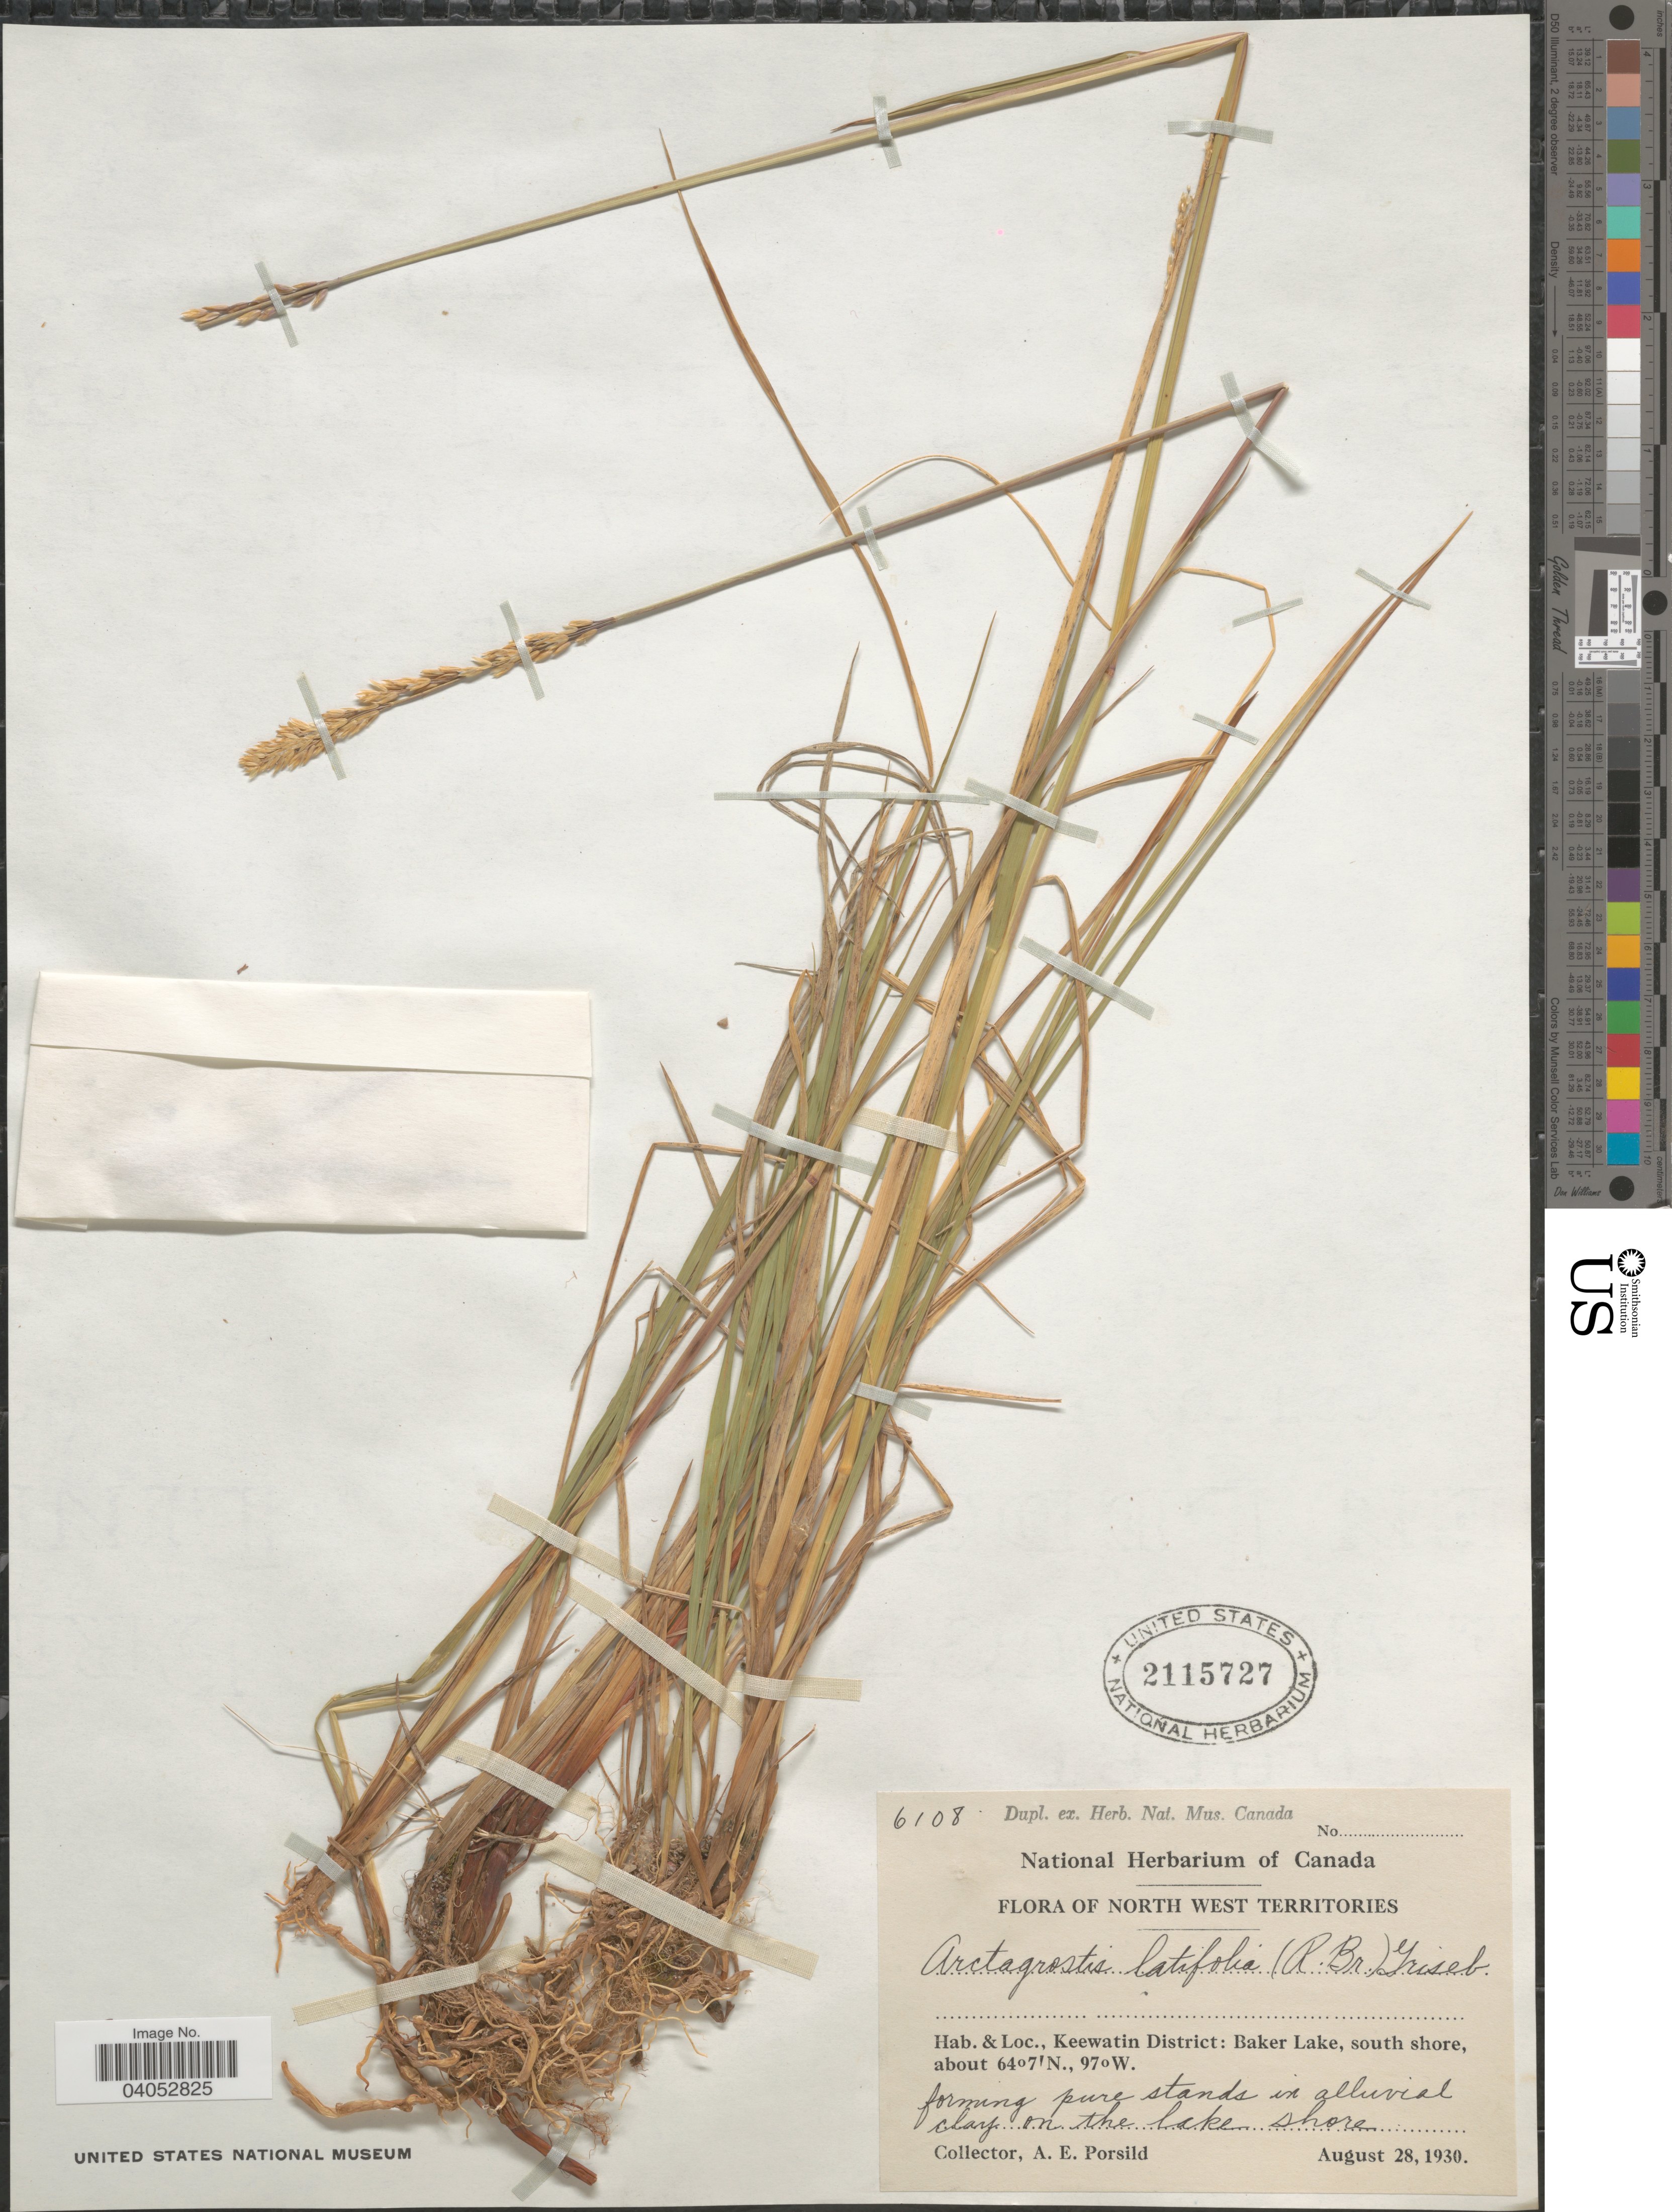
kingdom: Plantae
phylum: Tracheophyta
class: Liliopsida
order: Poales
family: Poaceae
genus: Arctagrostis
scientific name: Arctagrostis latifolia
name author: (R. Br.) Griseb.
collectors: A. E. Porsild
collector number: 6108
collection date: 1930-08-28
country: Canada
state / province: Northwest Territories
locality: Keewatin District: Baker Lake, south shore.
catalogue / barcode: US 2115727